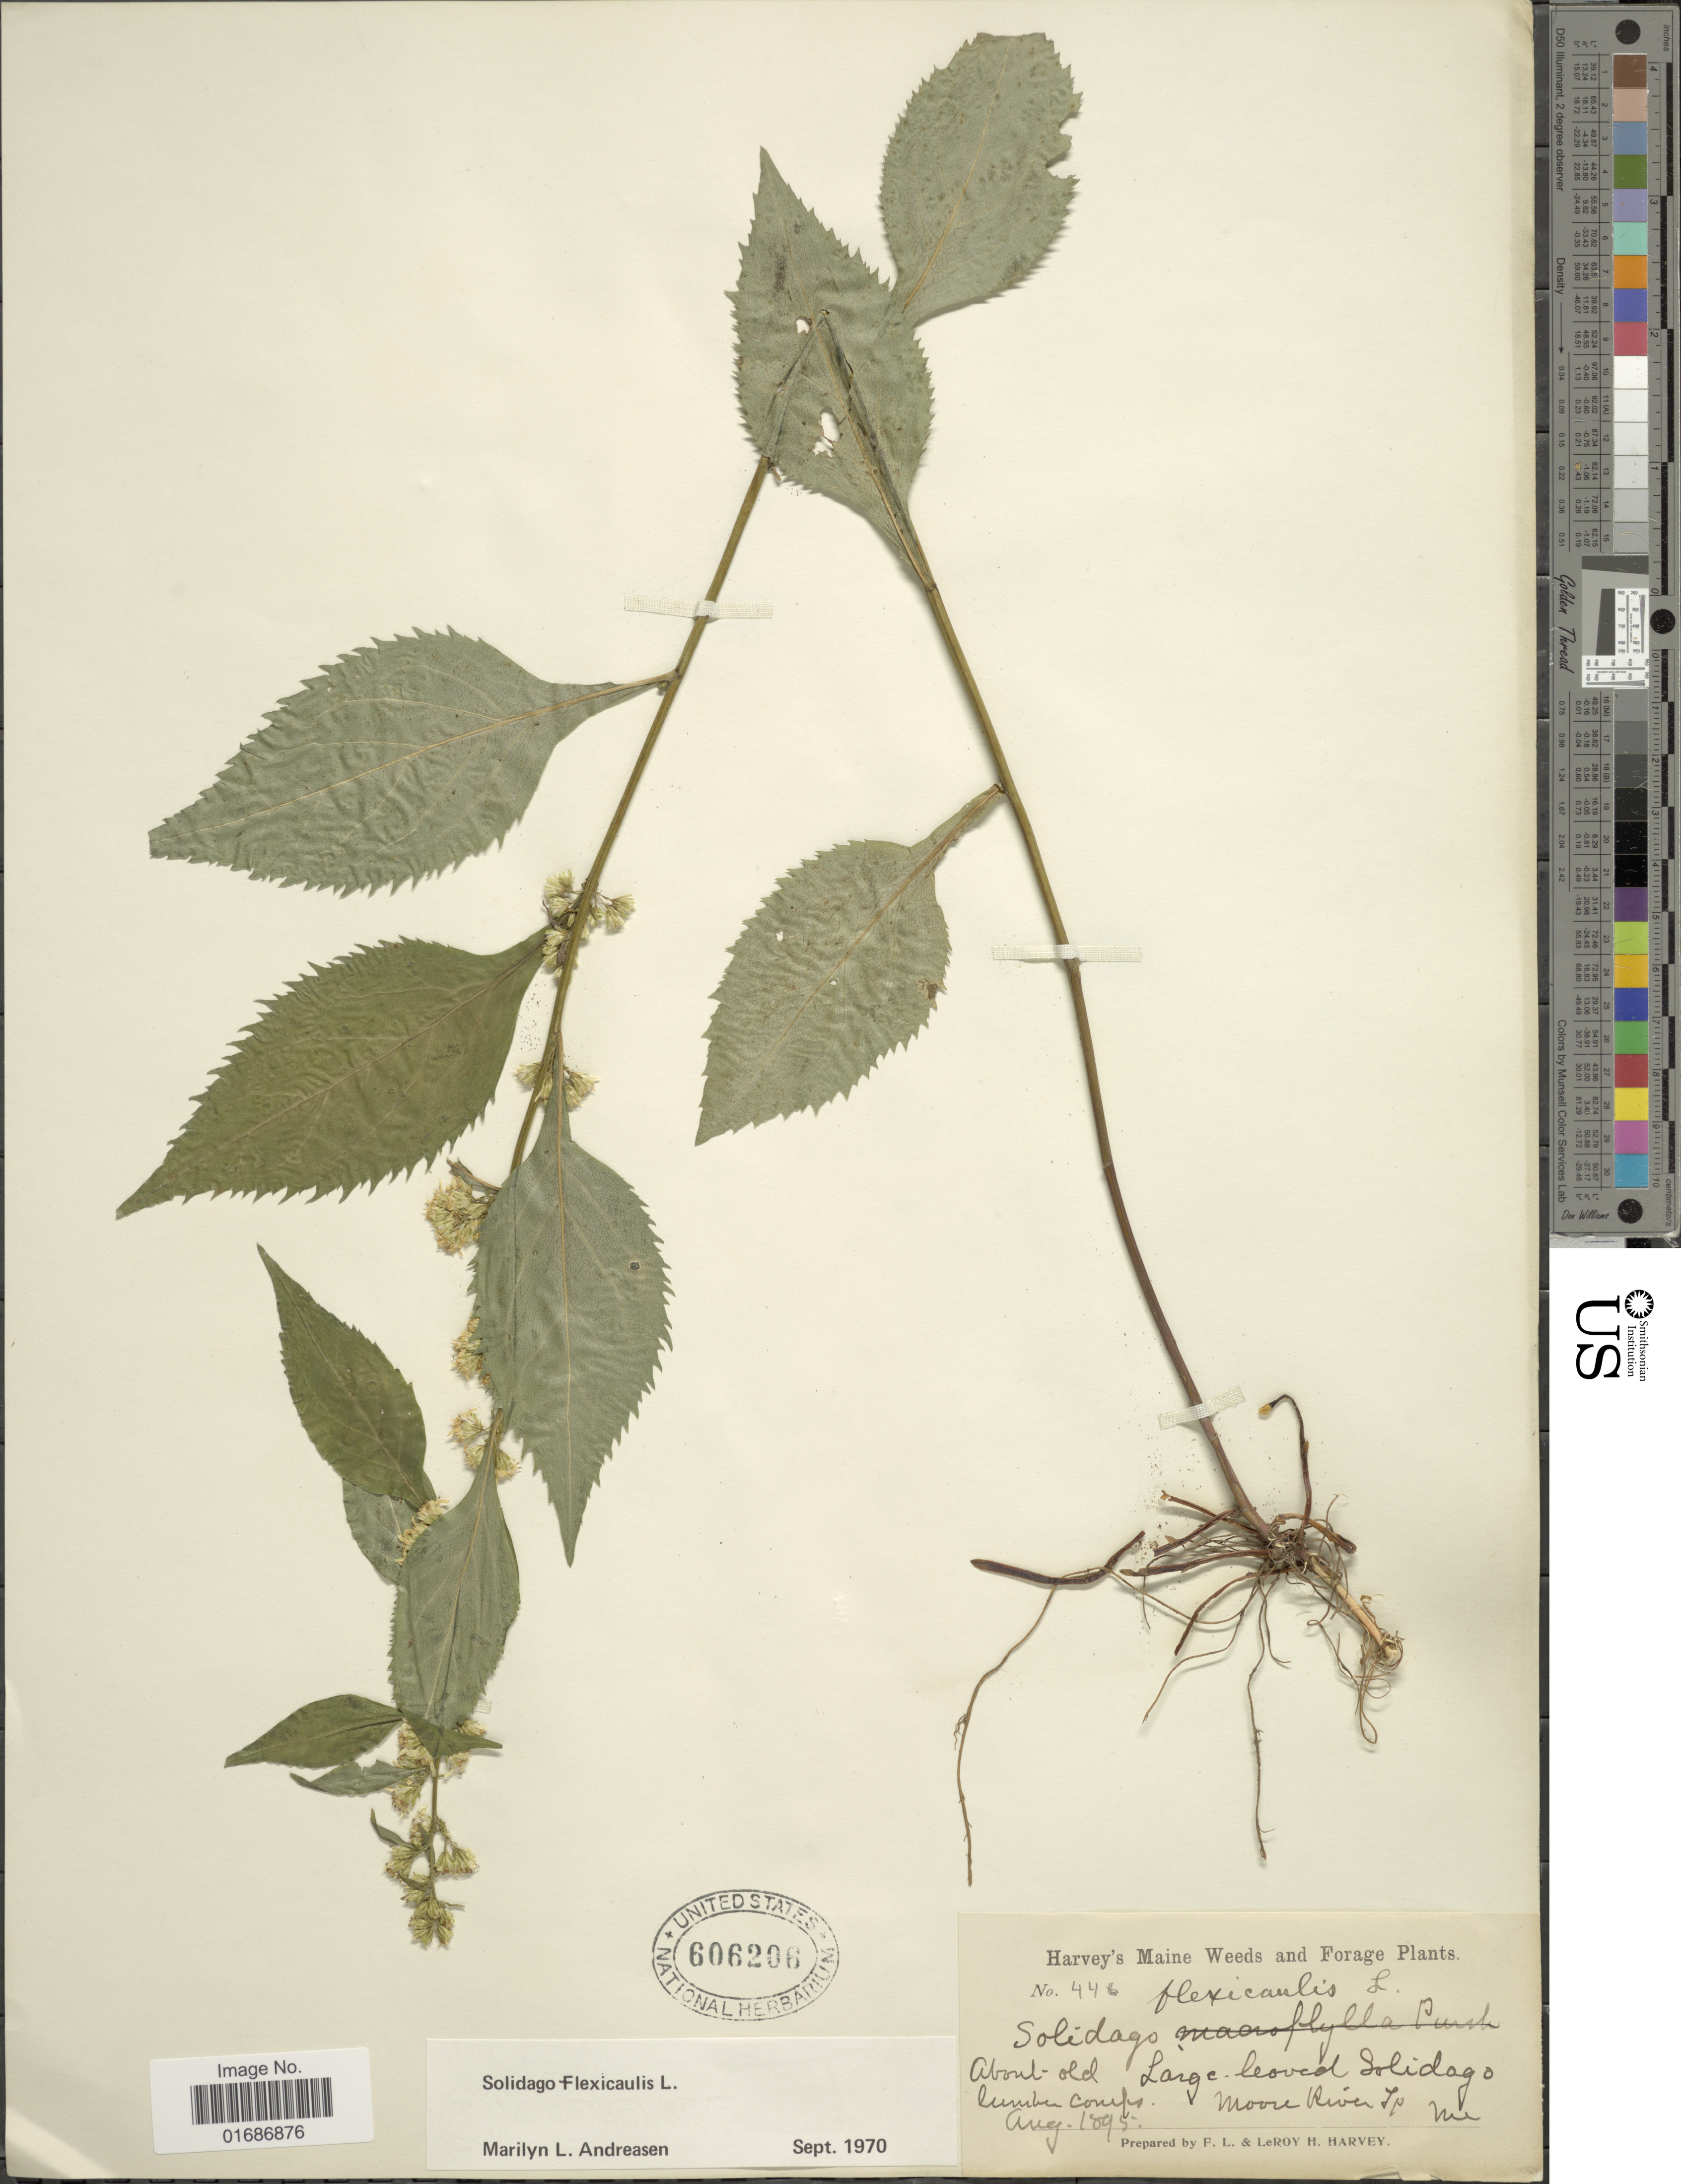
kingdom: Plantae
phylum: Tracheophyta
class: Magnoliopsida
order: Asterales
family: Asteraceae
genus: Solidago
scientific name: Solidago flexicaulis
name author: L.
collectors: F. L. Harvey & L. H. Harvey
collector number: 446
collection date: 1895-08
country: United States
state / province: Maine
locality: Moore River Tp.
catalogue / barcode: US 606206